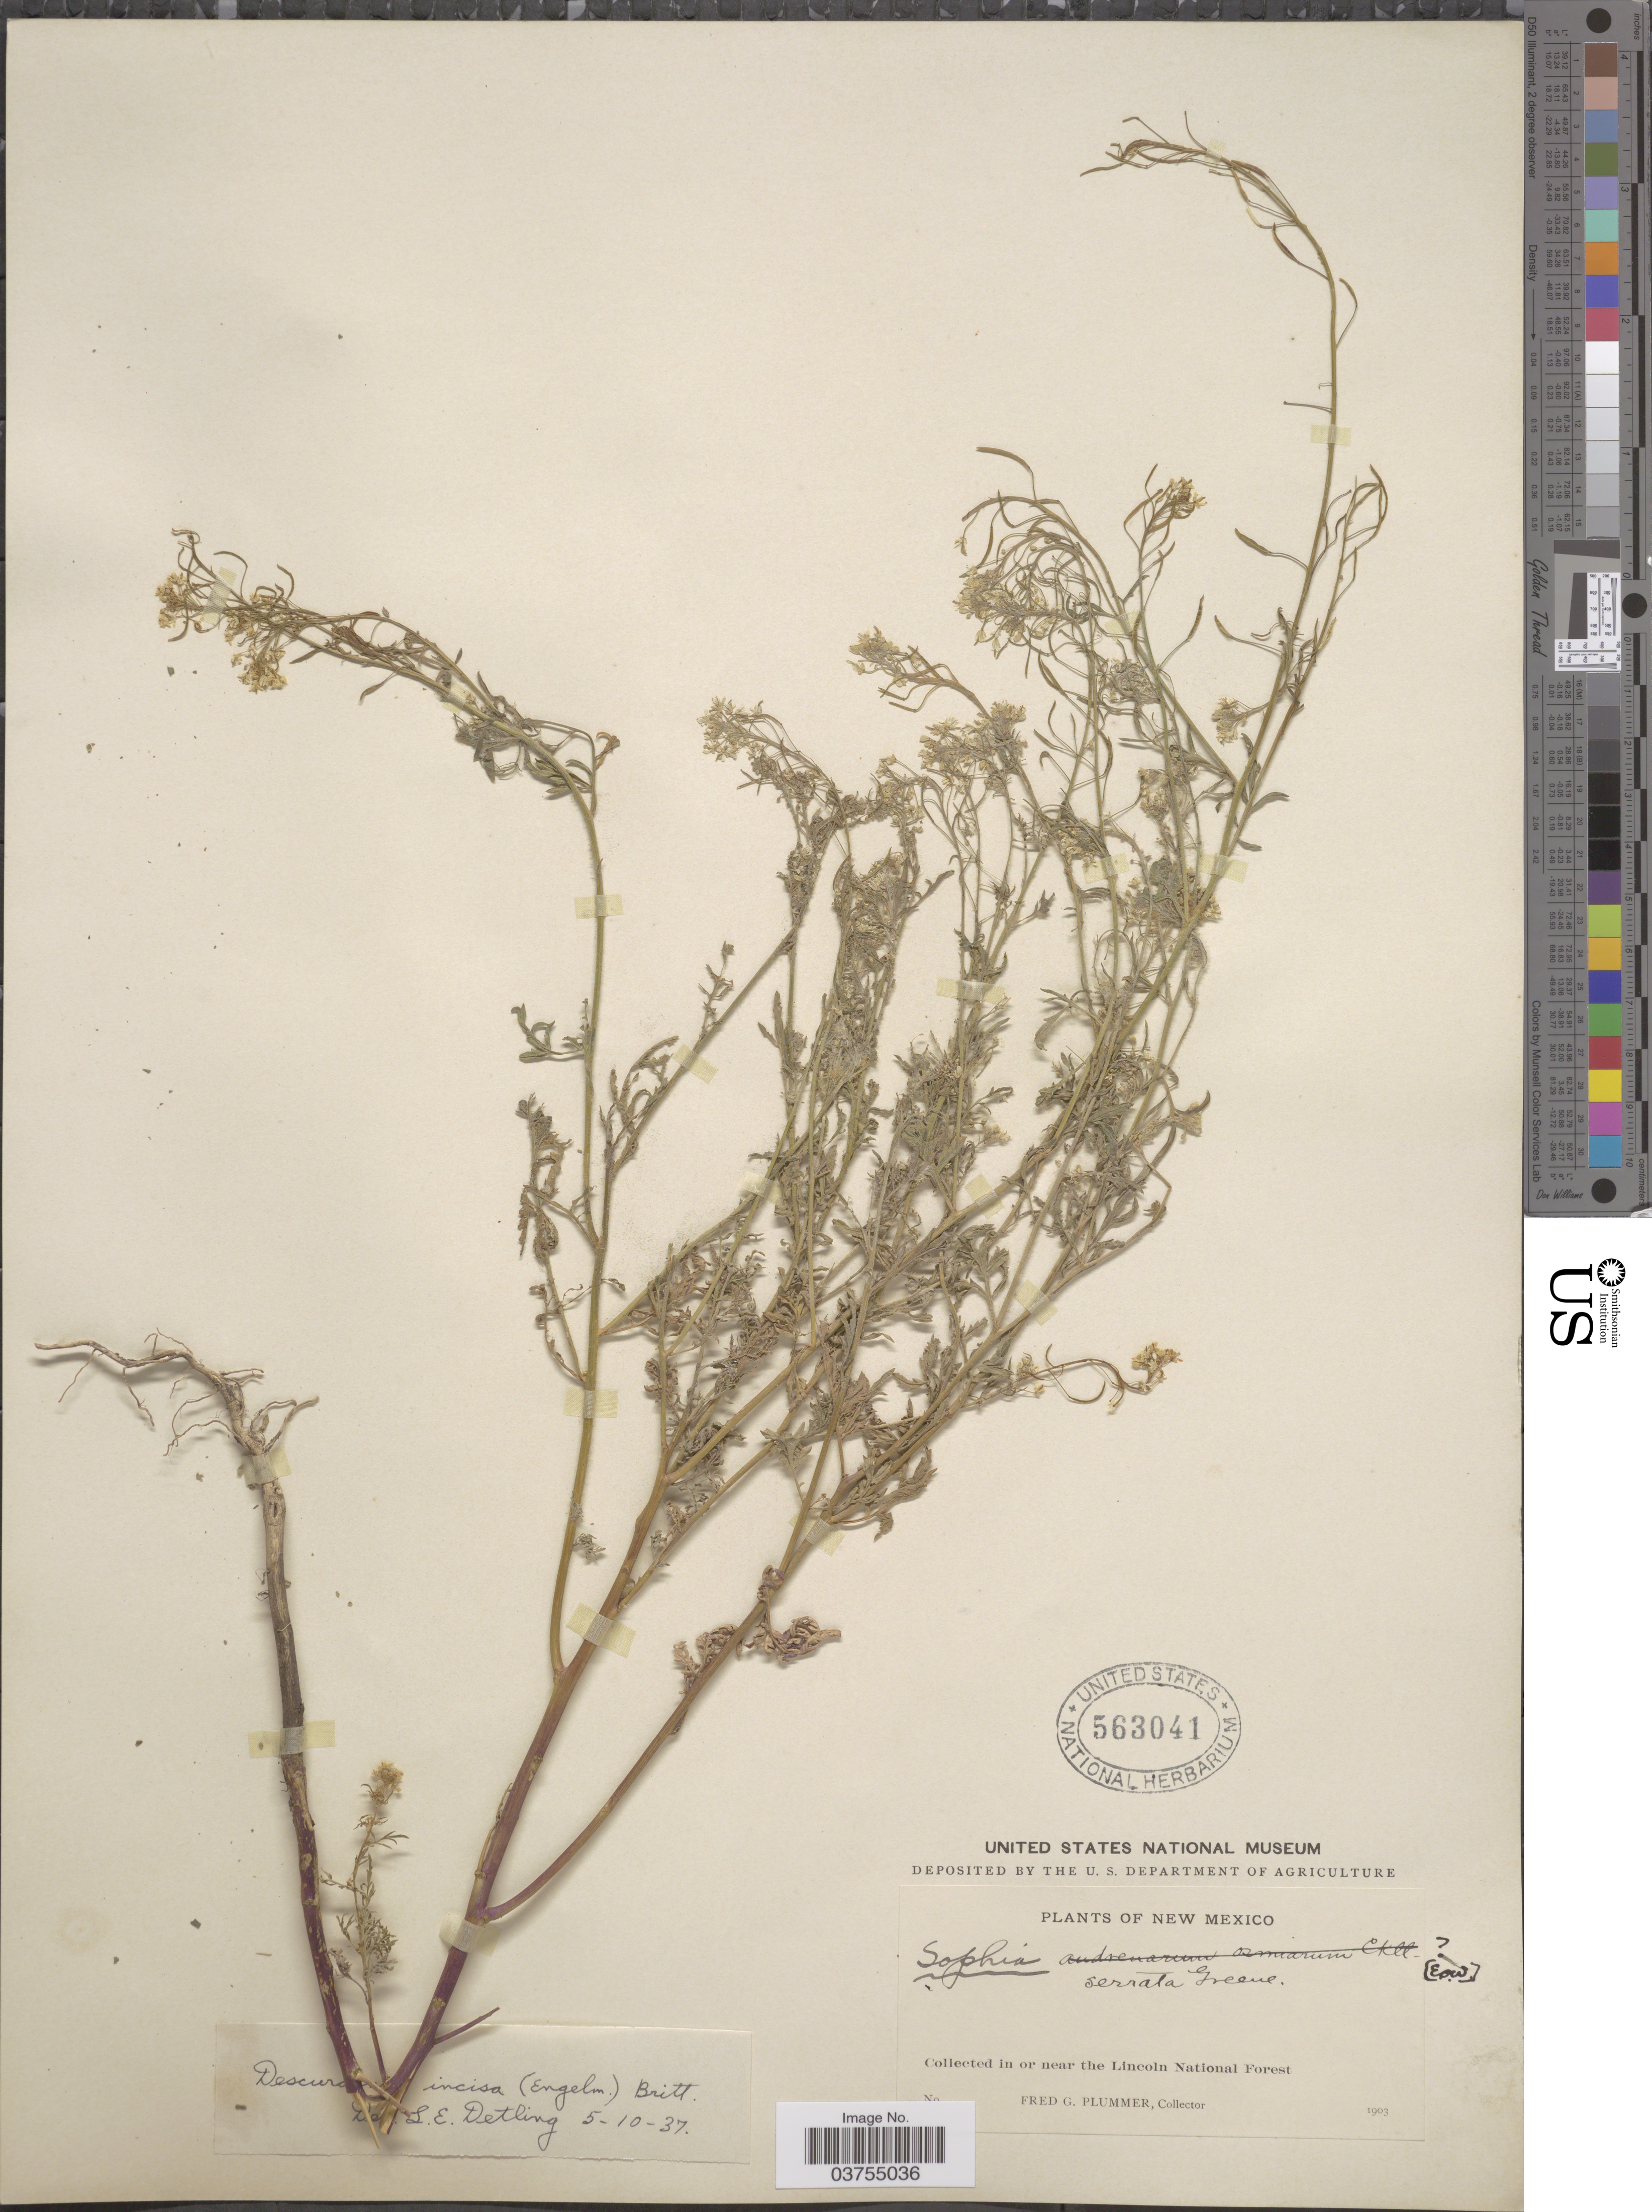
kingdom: Plantae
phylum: Tracheophyta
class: Magnoliopsida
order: Brassicales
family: Brassicaceae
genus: Descurainia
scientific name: Descurainia richardsonii subsp. incisa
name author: (Engelm. ex A. Gray) Detling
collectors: F. Plummer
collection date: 1903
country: United States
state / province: New Mexico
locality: In or near the Lincoln National Forest.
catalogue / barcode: US 563041